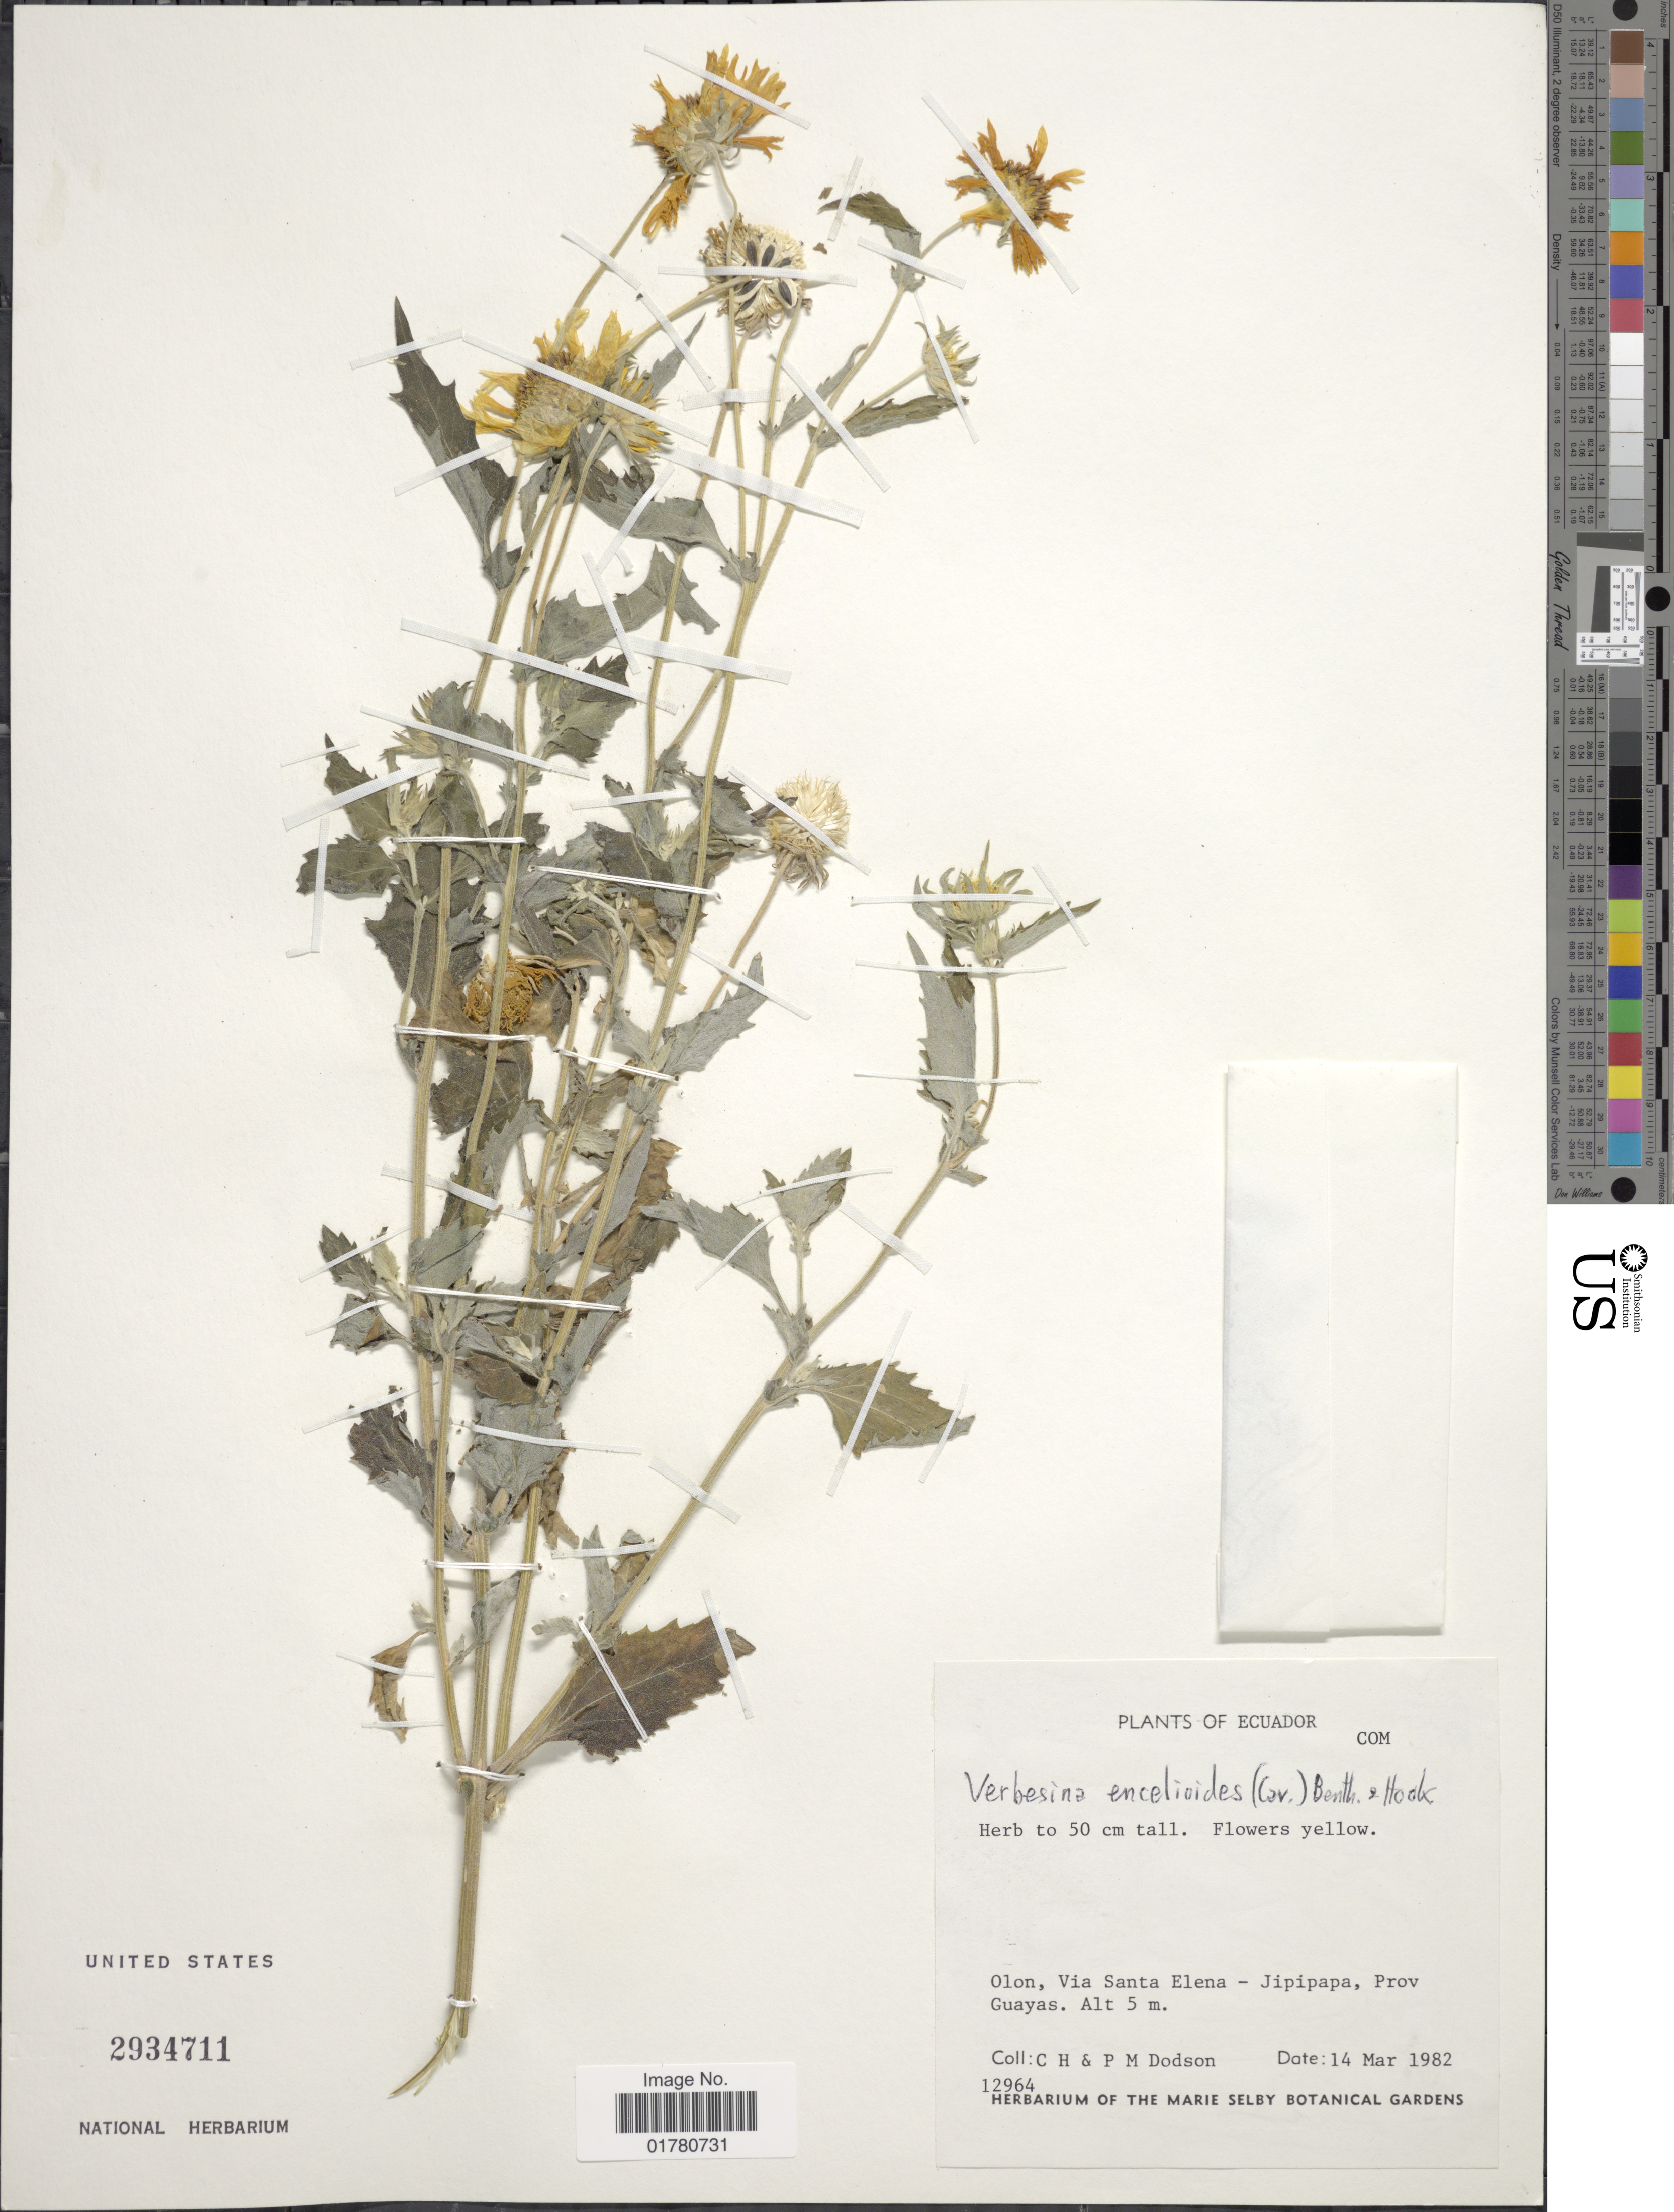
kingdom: Plantae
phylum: Tracheophyta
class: Magnoliopsida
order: Asterales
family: Asteraceae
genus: Verbesina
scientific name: Verbesina encelioides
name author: (Cav.) Benth. & Hook. ex A. Gray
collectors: C. H. Dodson & P. M. Dodson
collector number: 12964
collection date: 1982-03-14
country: Ecuador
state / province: Guayas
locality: Olon, Via Santa Elena - Jipipapa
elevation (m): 5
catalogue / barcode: US 2934711